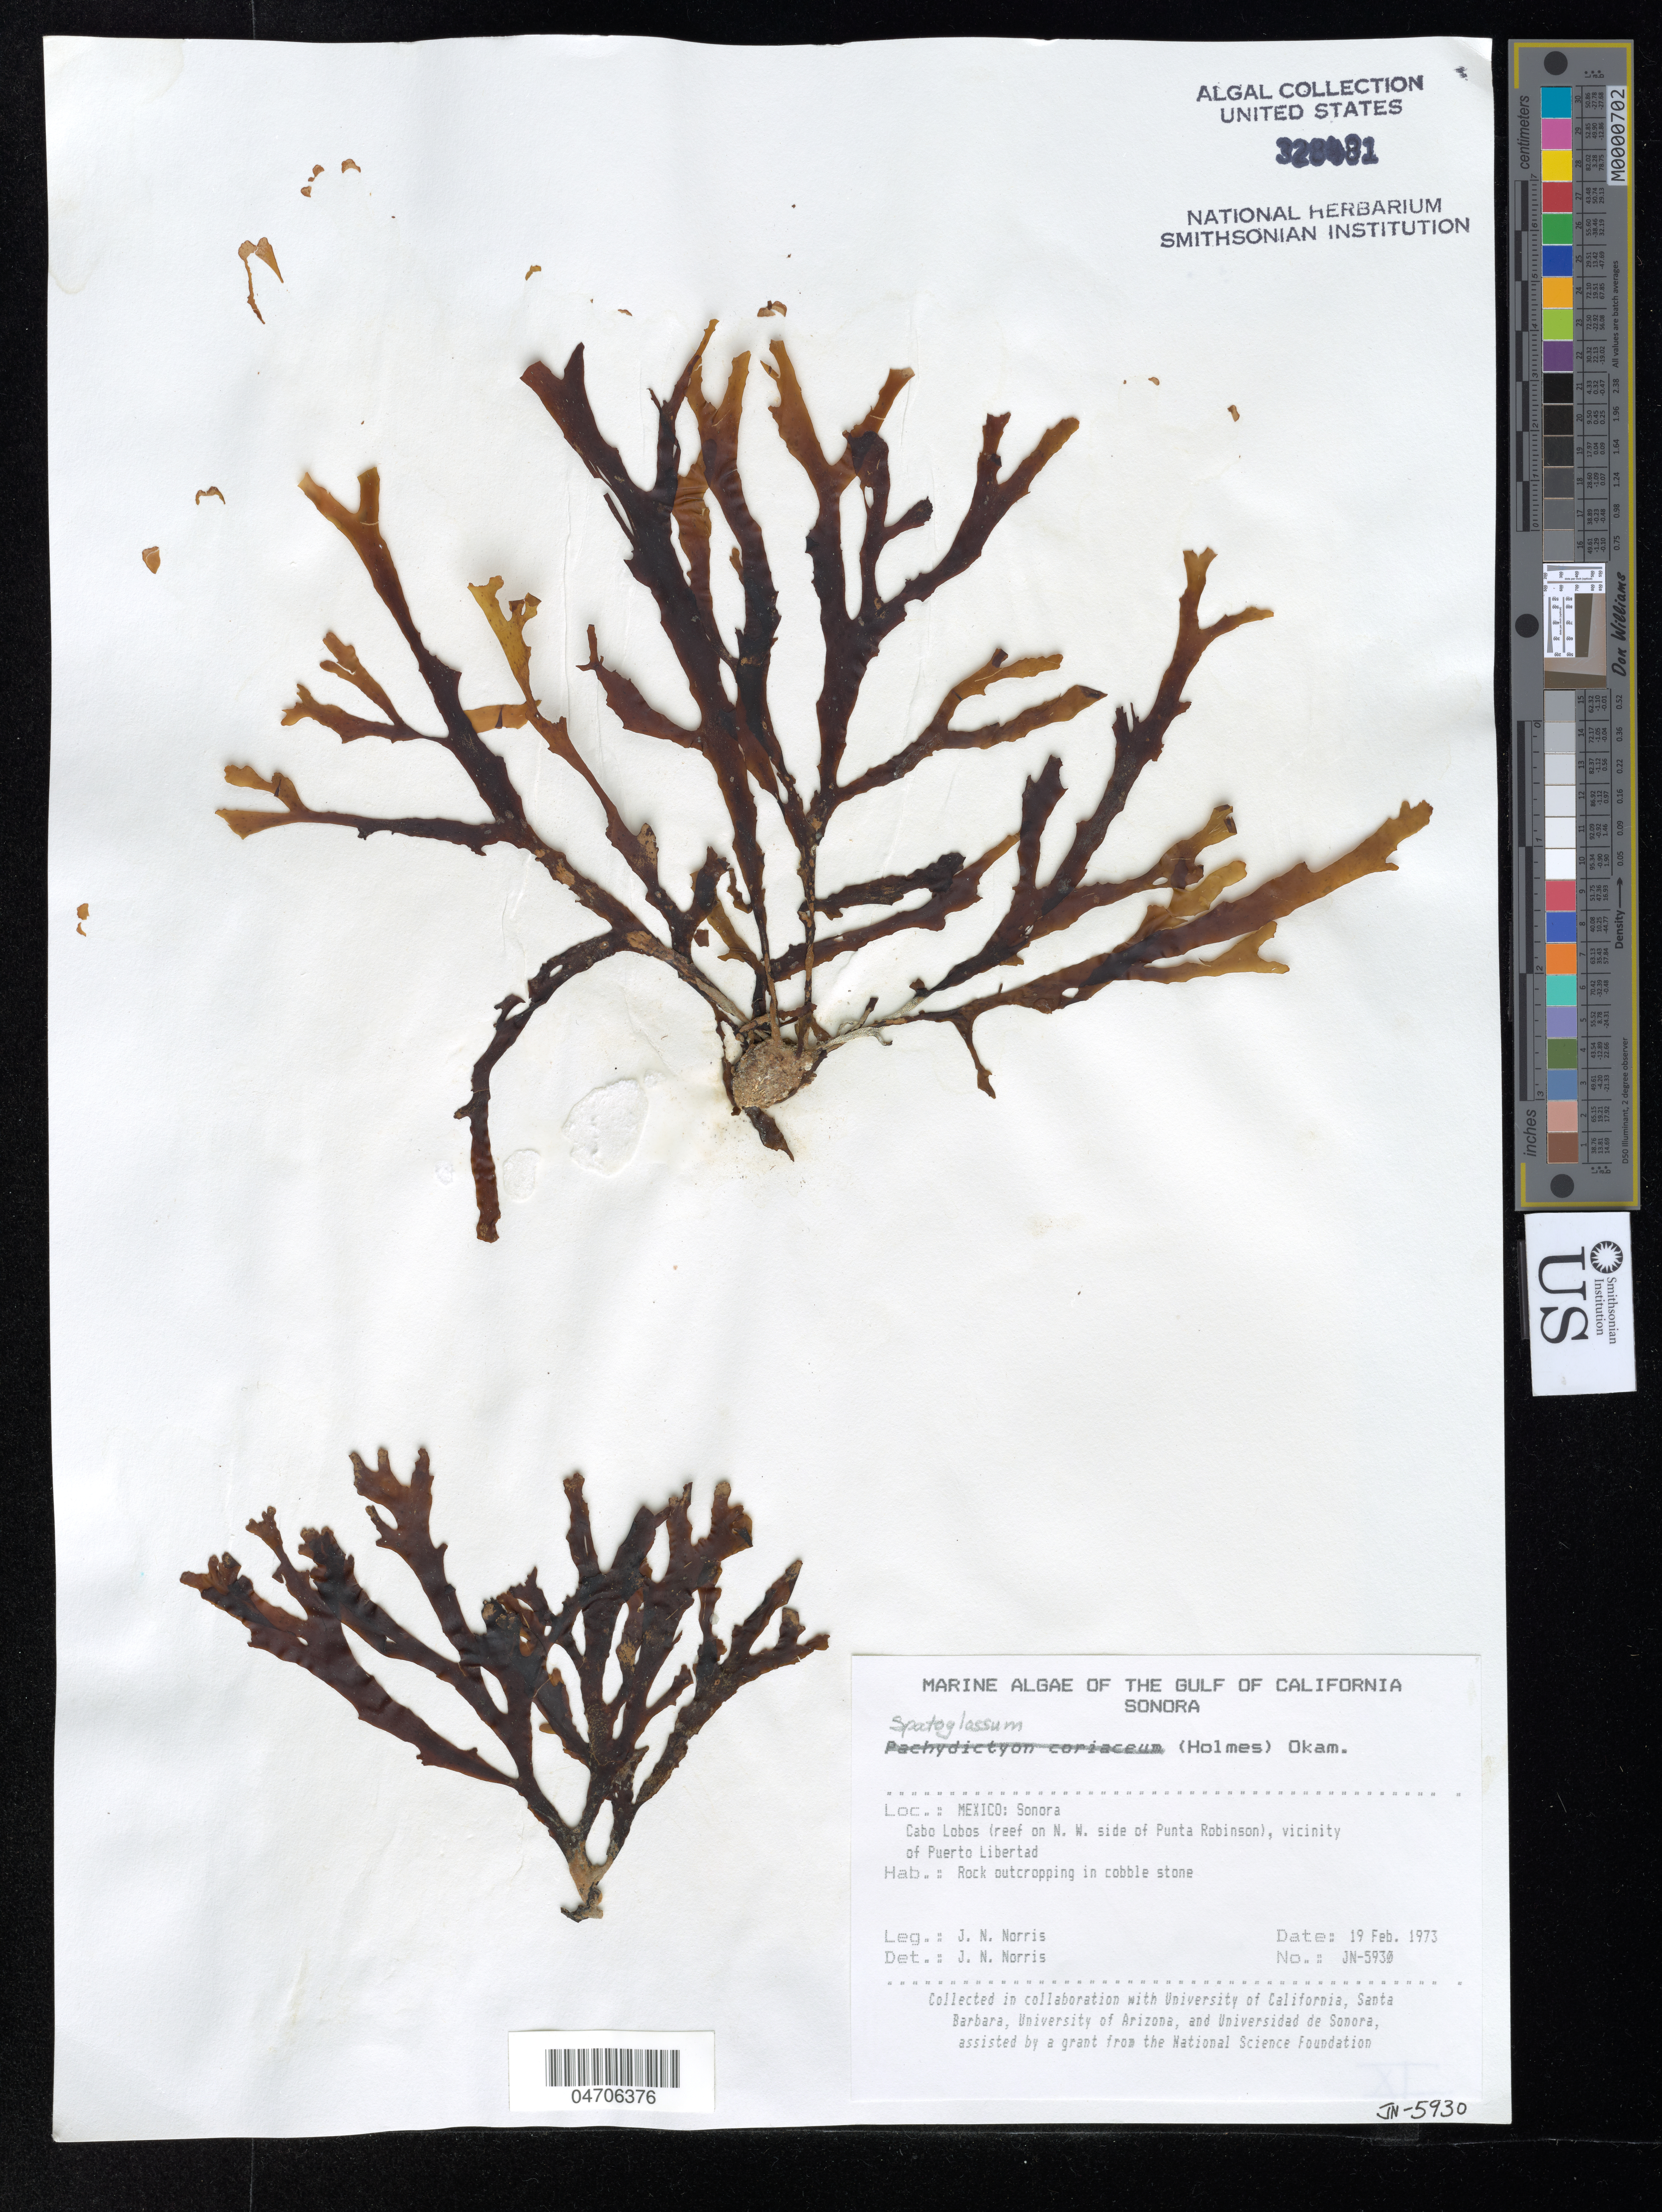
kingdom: Chromista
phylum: Ochrophyta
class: Phaeophyceae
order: Dictyotales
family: Dictyotaceae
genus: Spatoglossum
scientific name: Spatoglossum sp.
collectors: J. Norris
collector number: JN-5930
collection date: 1973-02-19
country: Mexico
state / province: Sonora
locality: The Gulf of California. Cabo Lobos (reef on N. W. side of Punta Robinson), vicinity of Puerto Libertad.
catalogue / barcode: US 328481